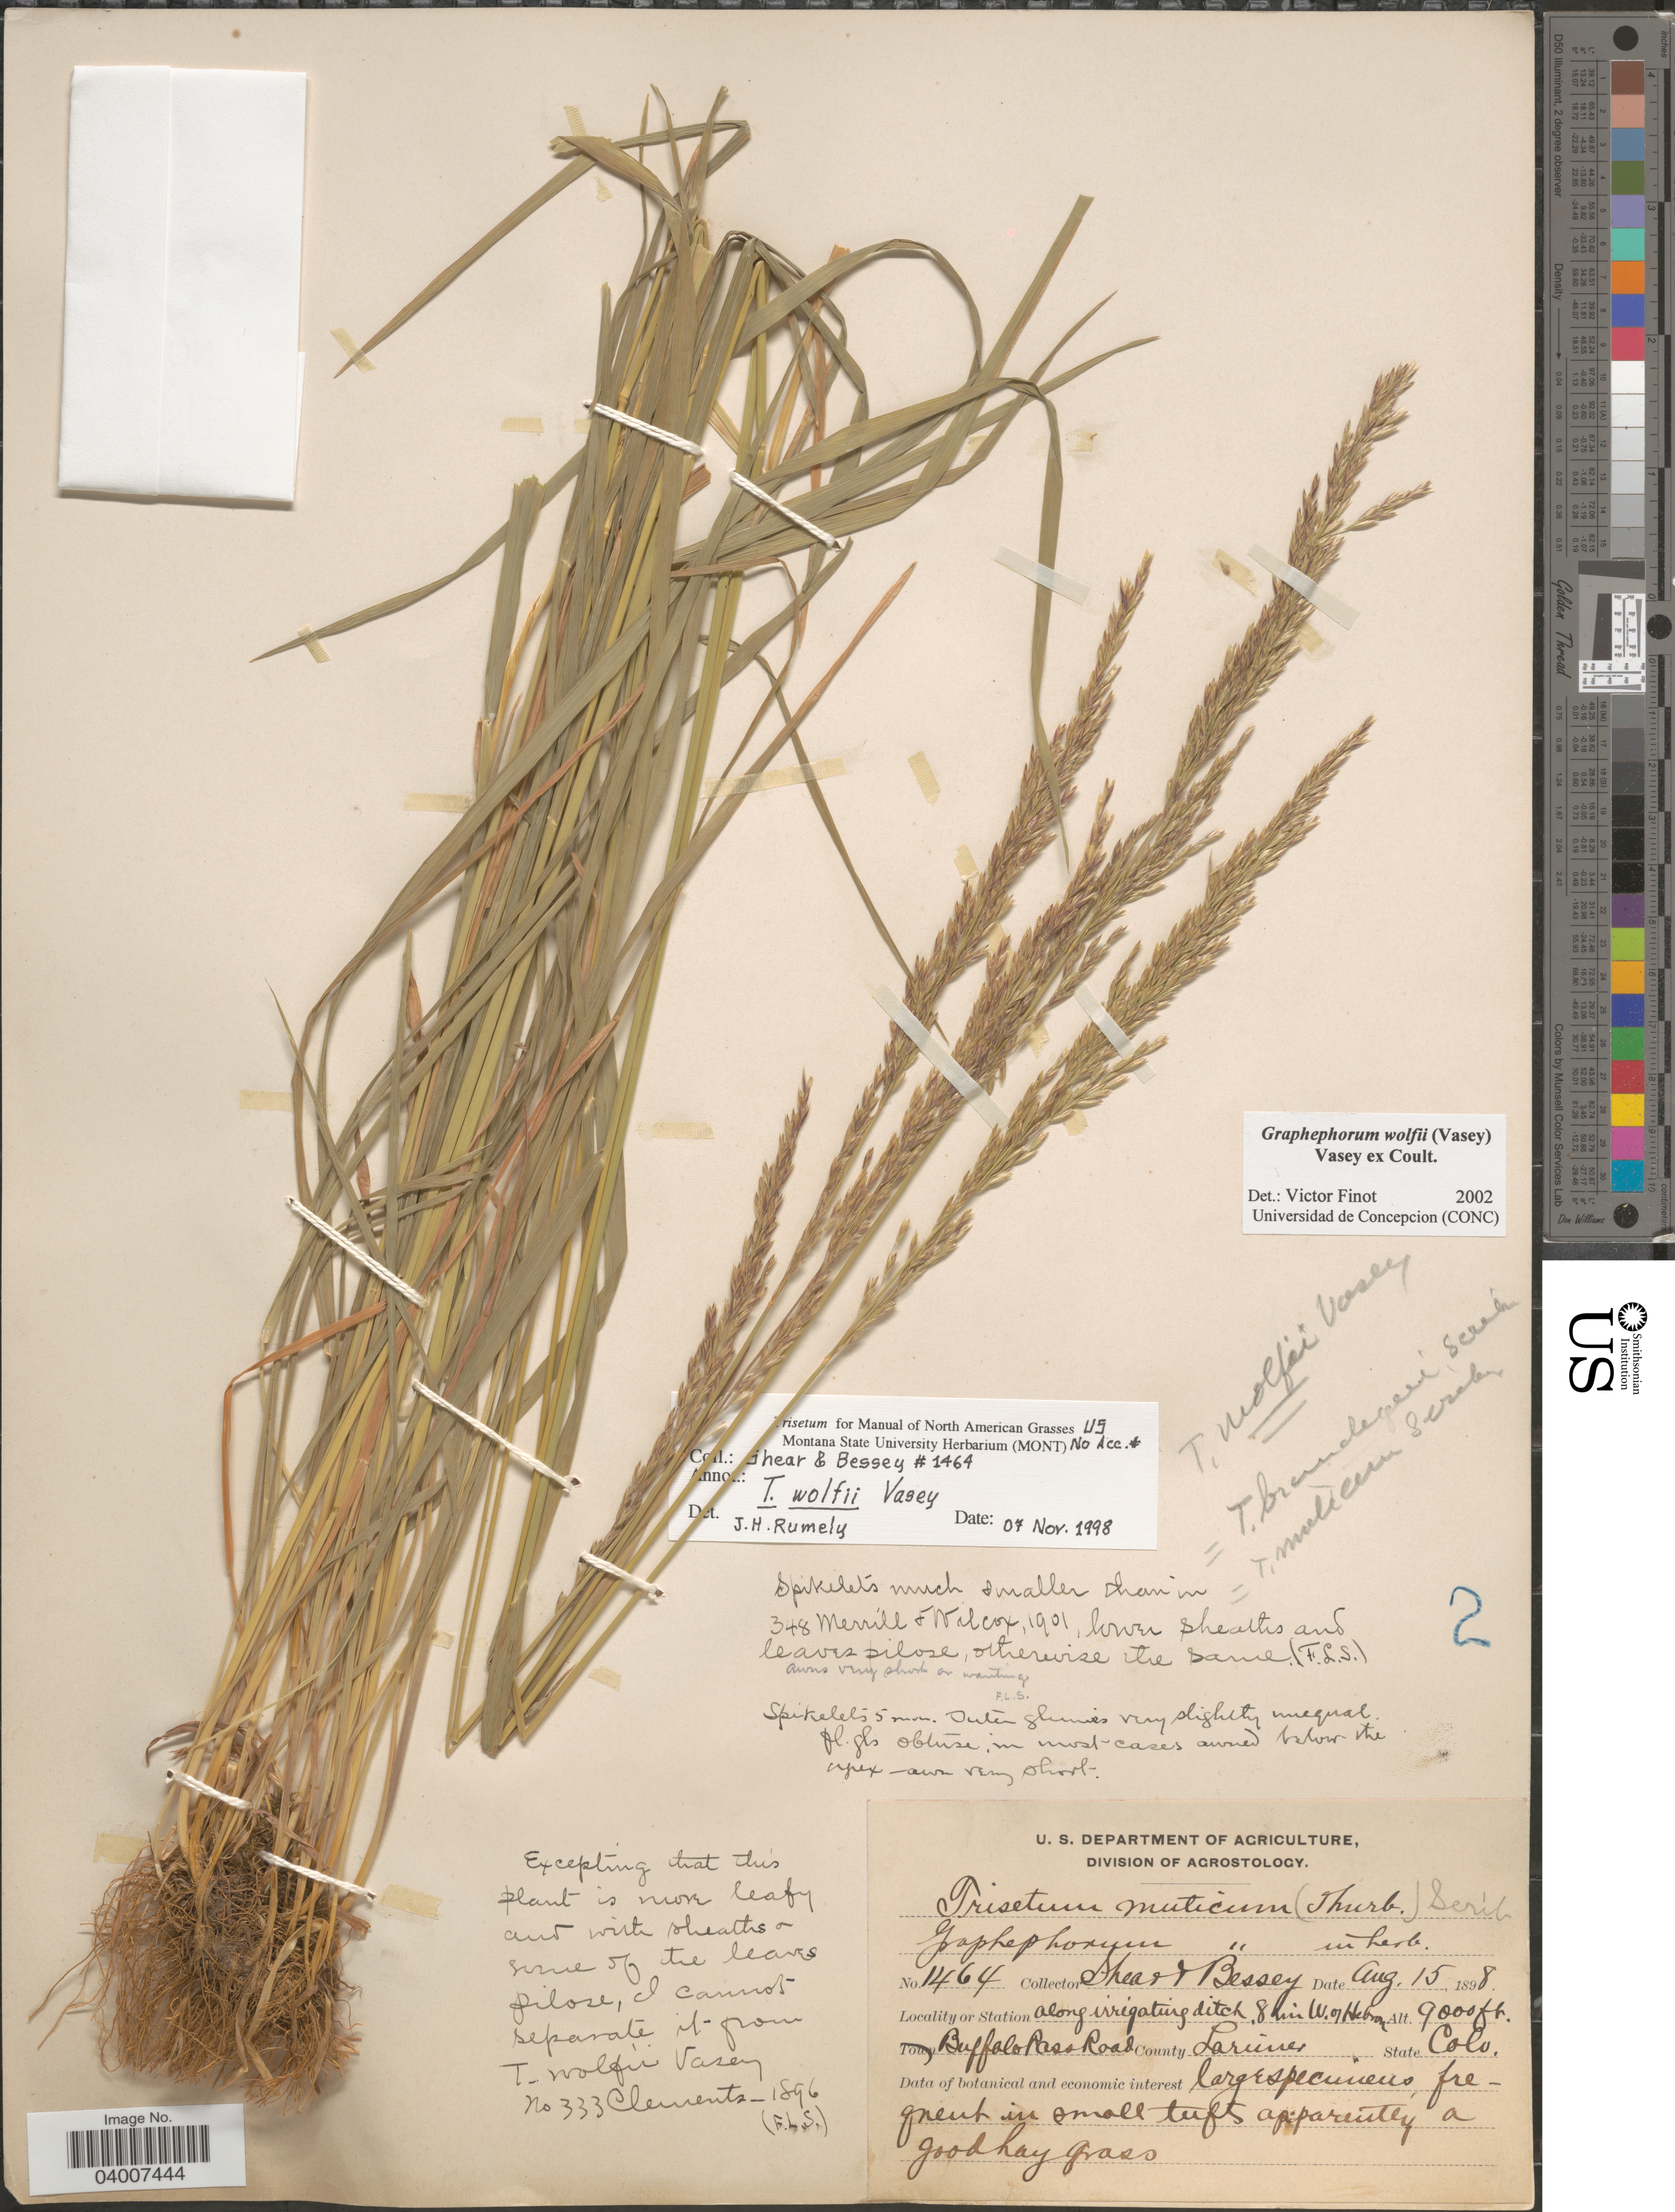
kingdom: Plantae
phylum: Tracheophyta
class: Liliopsida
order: Poales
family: Poaceae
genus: Graphephorum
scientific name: Graphephorum wolfii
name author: (E. Fourn.) Vasey ex Coult.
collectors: -- Shear & -. Bessey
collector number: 1464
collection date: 1898-08-15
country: United States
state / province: Colorado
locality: Along irrigating ditch, 8 mi W. of Hebron. Buffalo Pass Road. County Larimer.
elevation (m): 2743